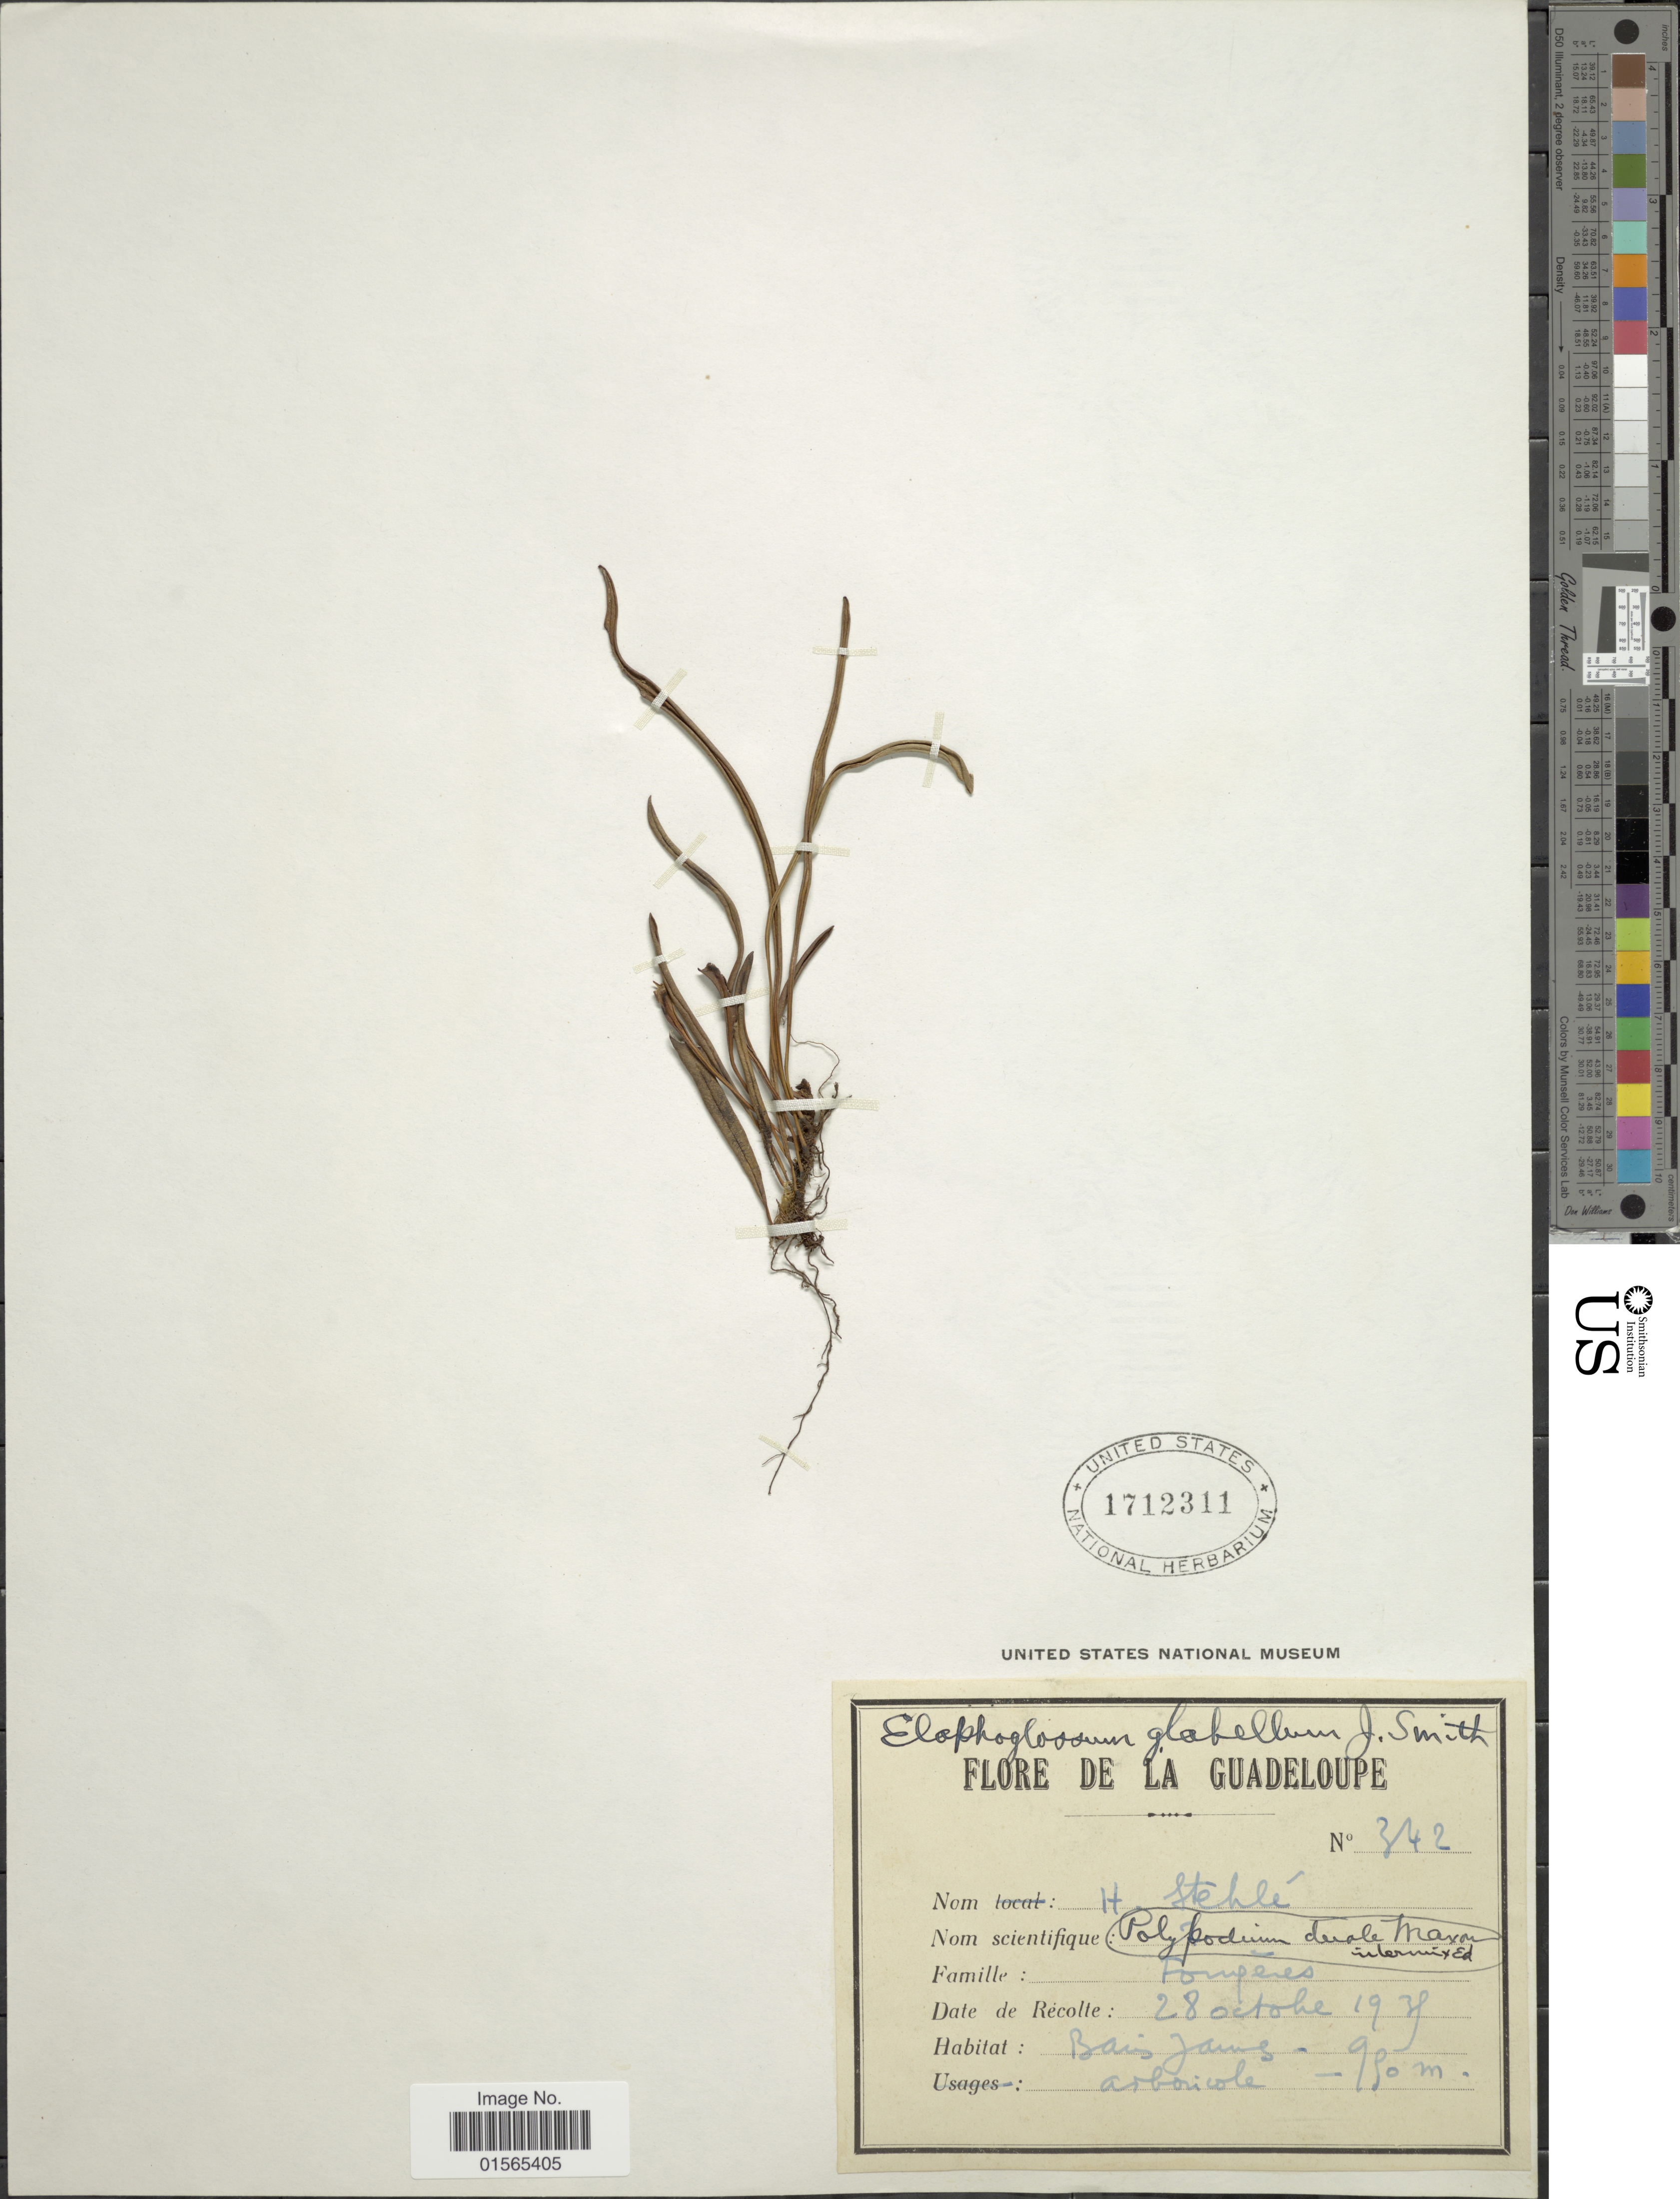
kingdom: Plantae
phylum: Tracheophyta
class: Polypodiopsida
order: Polypodiales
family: Dryopteridaceae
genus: Elaphoglossum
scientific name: Elaphoglossum glabellum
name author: J. Sm.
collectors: H. Stehlé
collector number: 342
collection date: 1939-10-28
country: Guadeloupe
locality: Bais Jaunes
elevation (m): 980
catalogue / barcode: US 1712311